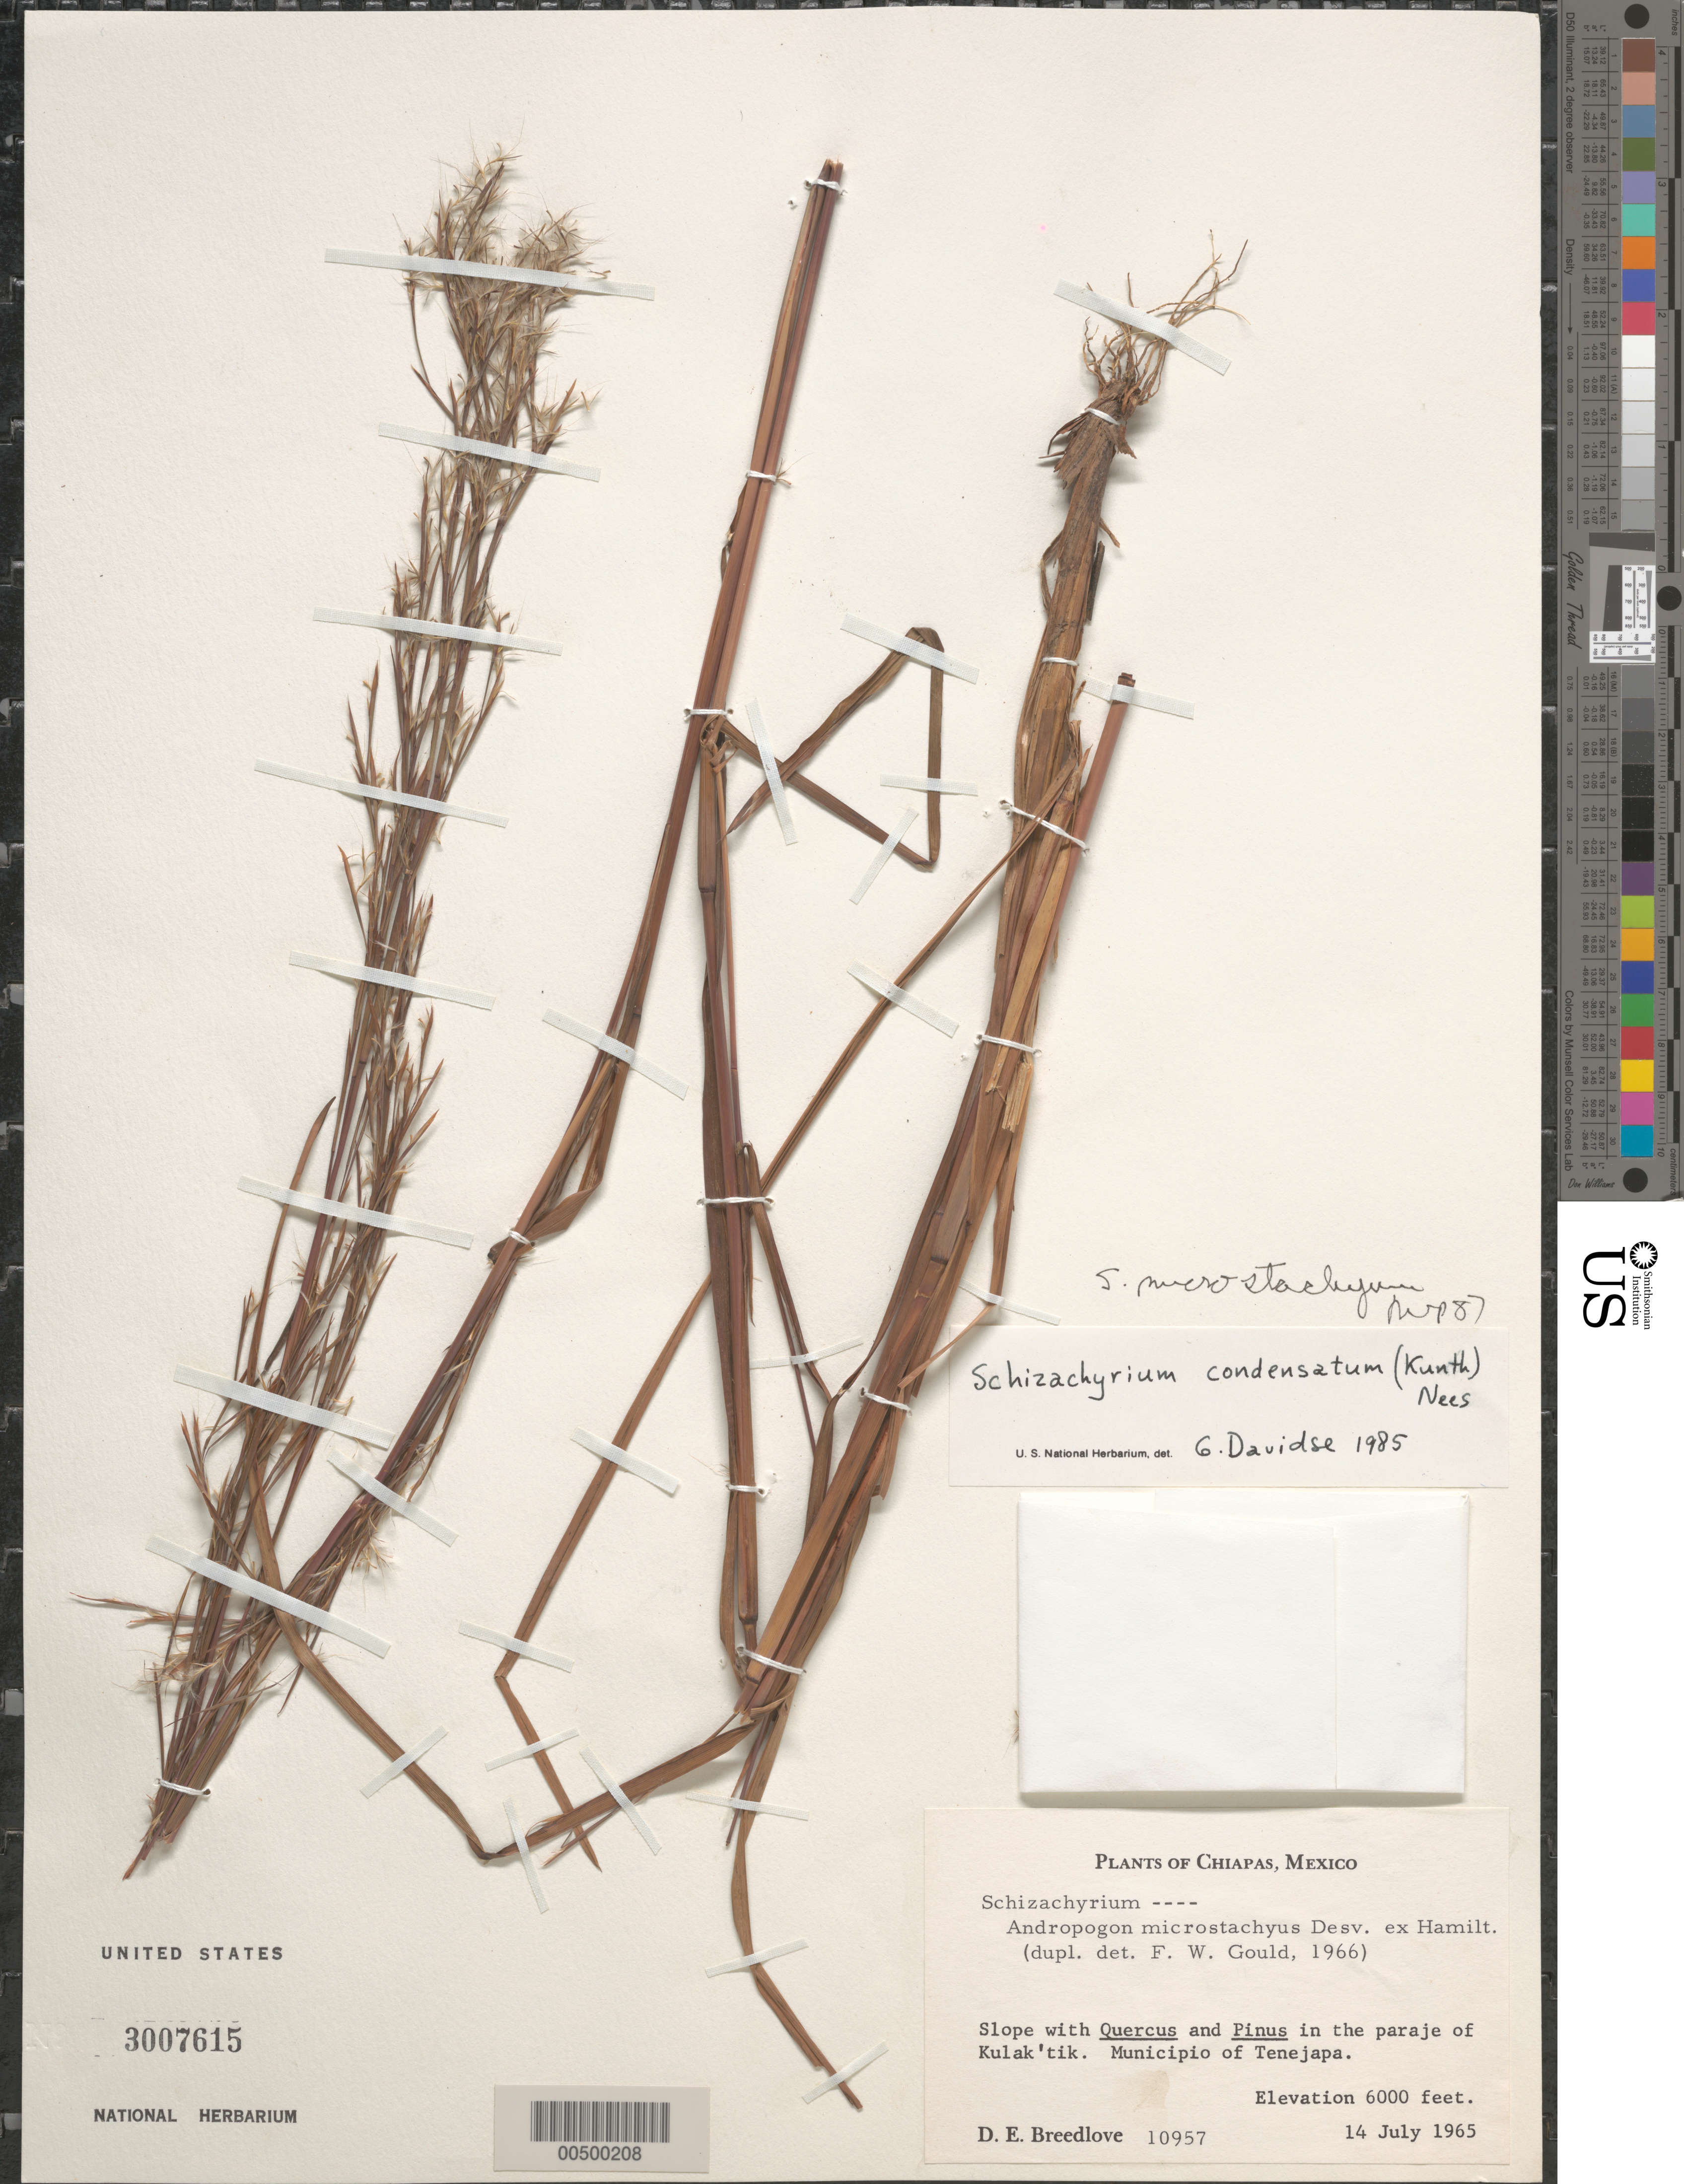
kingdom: Plantae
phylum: Tracheophyta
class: Liliopsida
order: Poales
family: Poaceae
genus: Schizachyrium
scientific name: Schizachyrium condensatum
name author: (Kunth) Nees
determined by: Davidse, Gerrit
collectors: D. E. Breedlove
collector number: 10957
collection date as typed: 14 Jul 1965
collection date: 1965-07-14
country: Mexico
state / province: Chiapas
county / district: Tenejapa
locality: In the paraje of Kulak'tik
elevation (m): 1829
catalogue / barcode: US 3007615